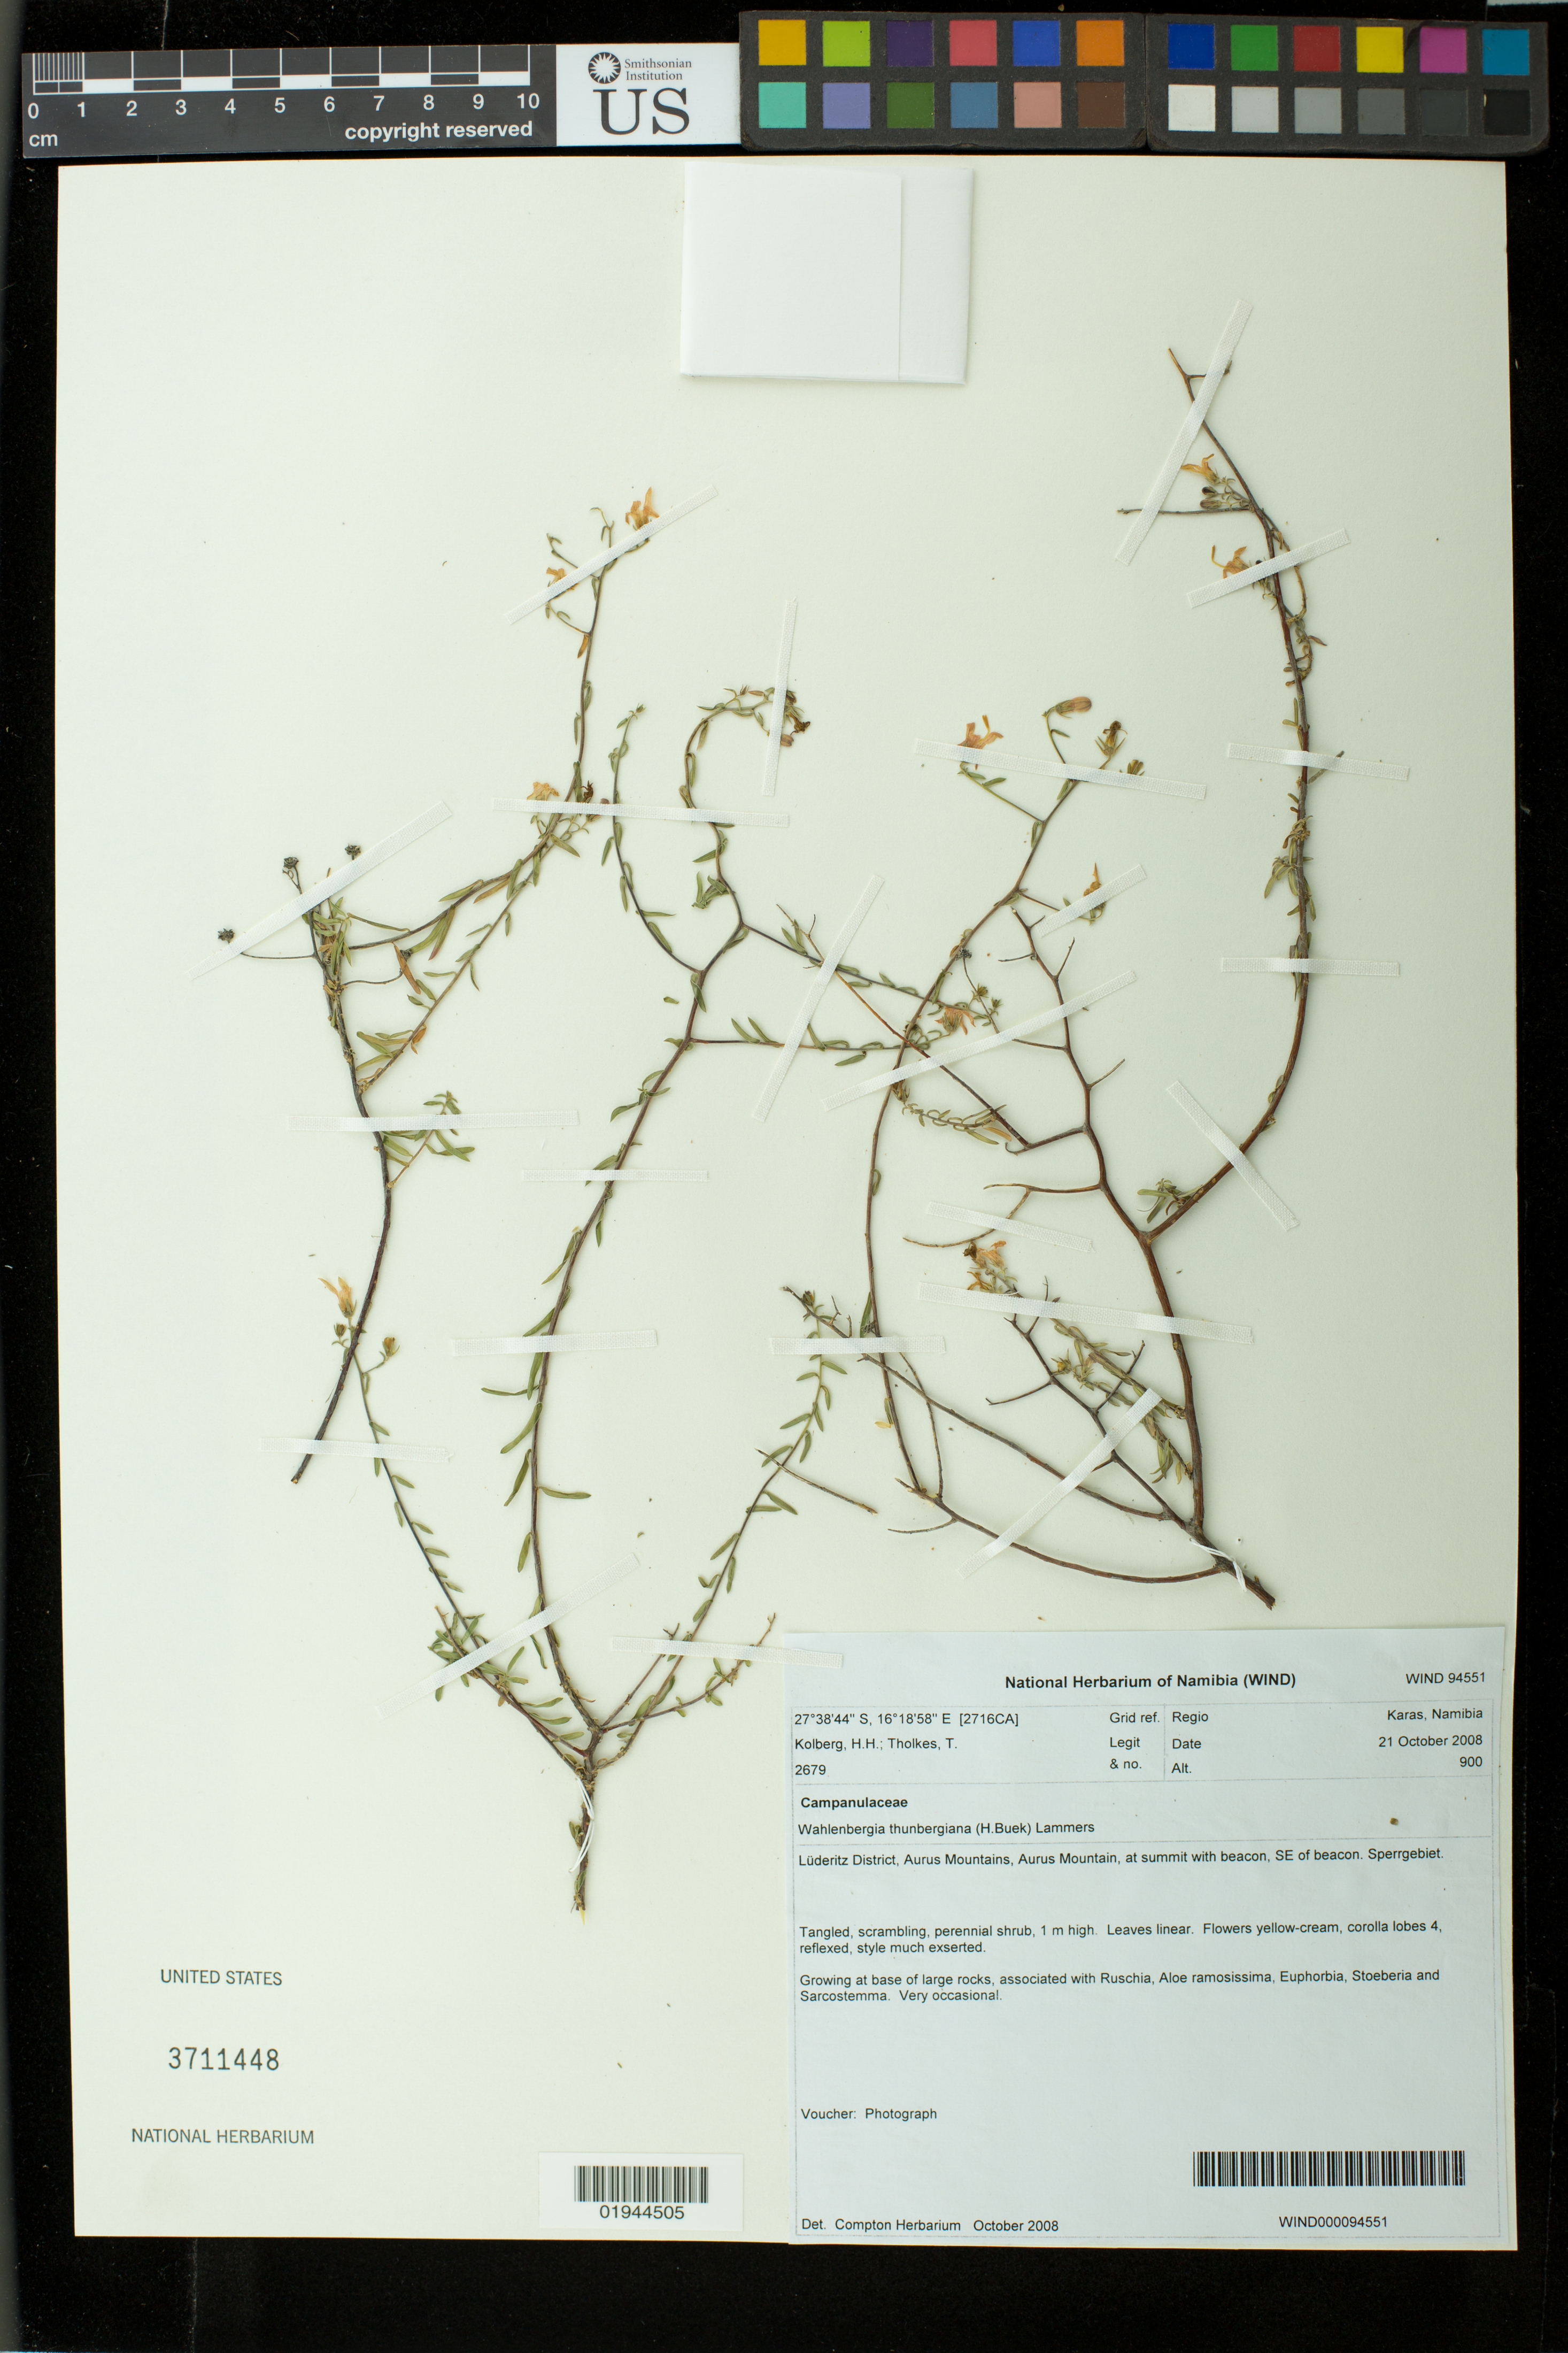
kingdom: Plantae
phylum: Tracheophyta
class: Magnoliopsida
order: Asterales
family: Campanulaceae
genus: Wahlenbergia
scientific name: Wahlenbergia thunbergiana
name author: (H. Buek) Lammers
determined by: (NBG) National Botanic Institute, The Compton Herbarium (SOUTH AFRICA)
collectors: H. H. Kolberg & T. Tholkes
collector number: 2679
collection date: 2008-10-21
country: Namibia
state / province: Karas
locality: Luderitz District, Aurus Mountains, Aurus Mountain, at summit with beacon, SE of beacon. Sperrgebiet.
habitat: growing at base of large rocks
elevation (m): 900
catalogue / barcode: US 3711448